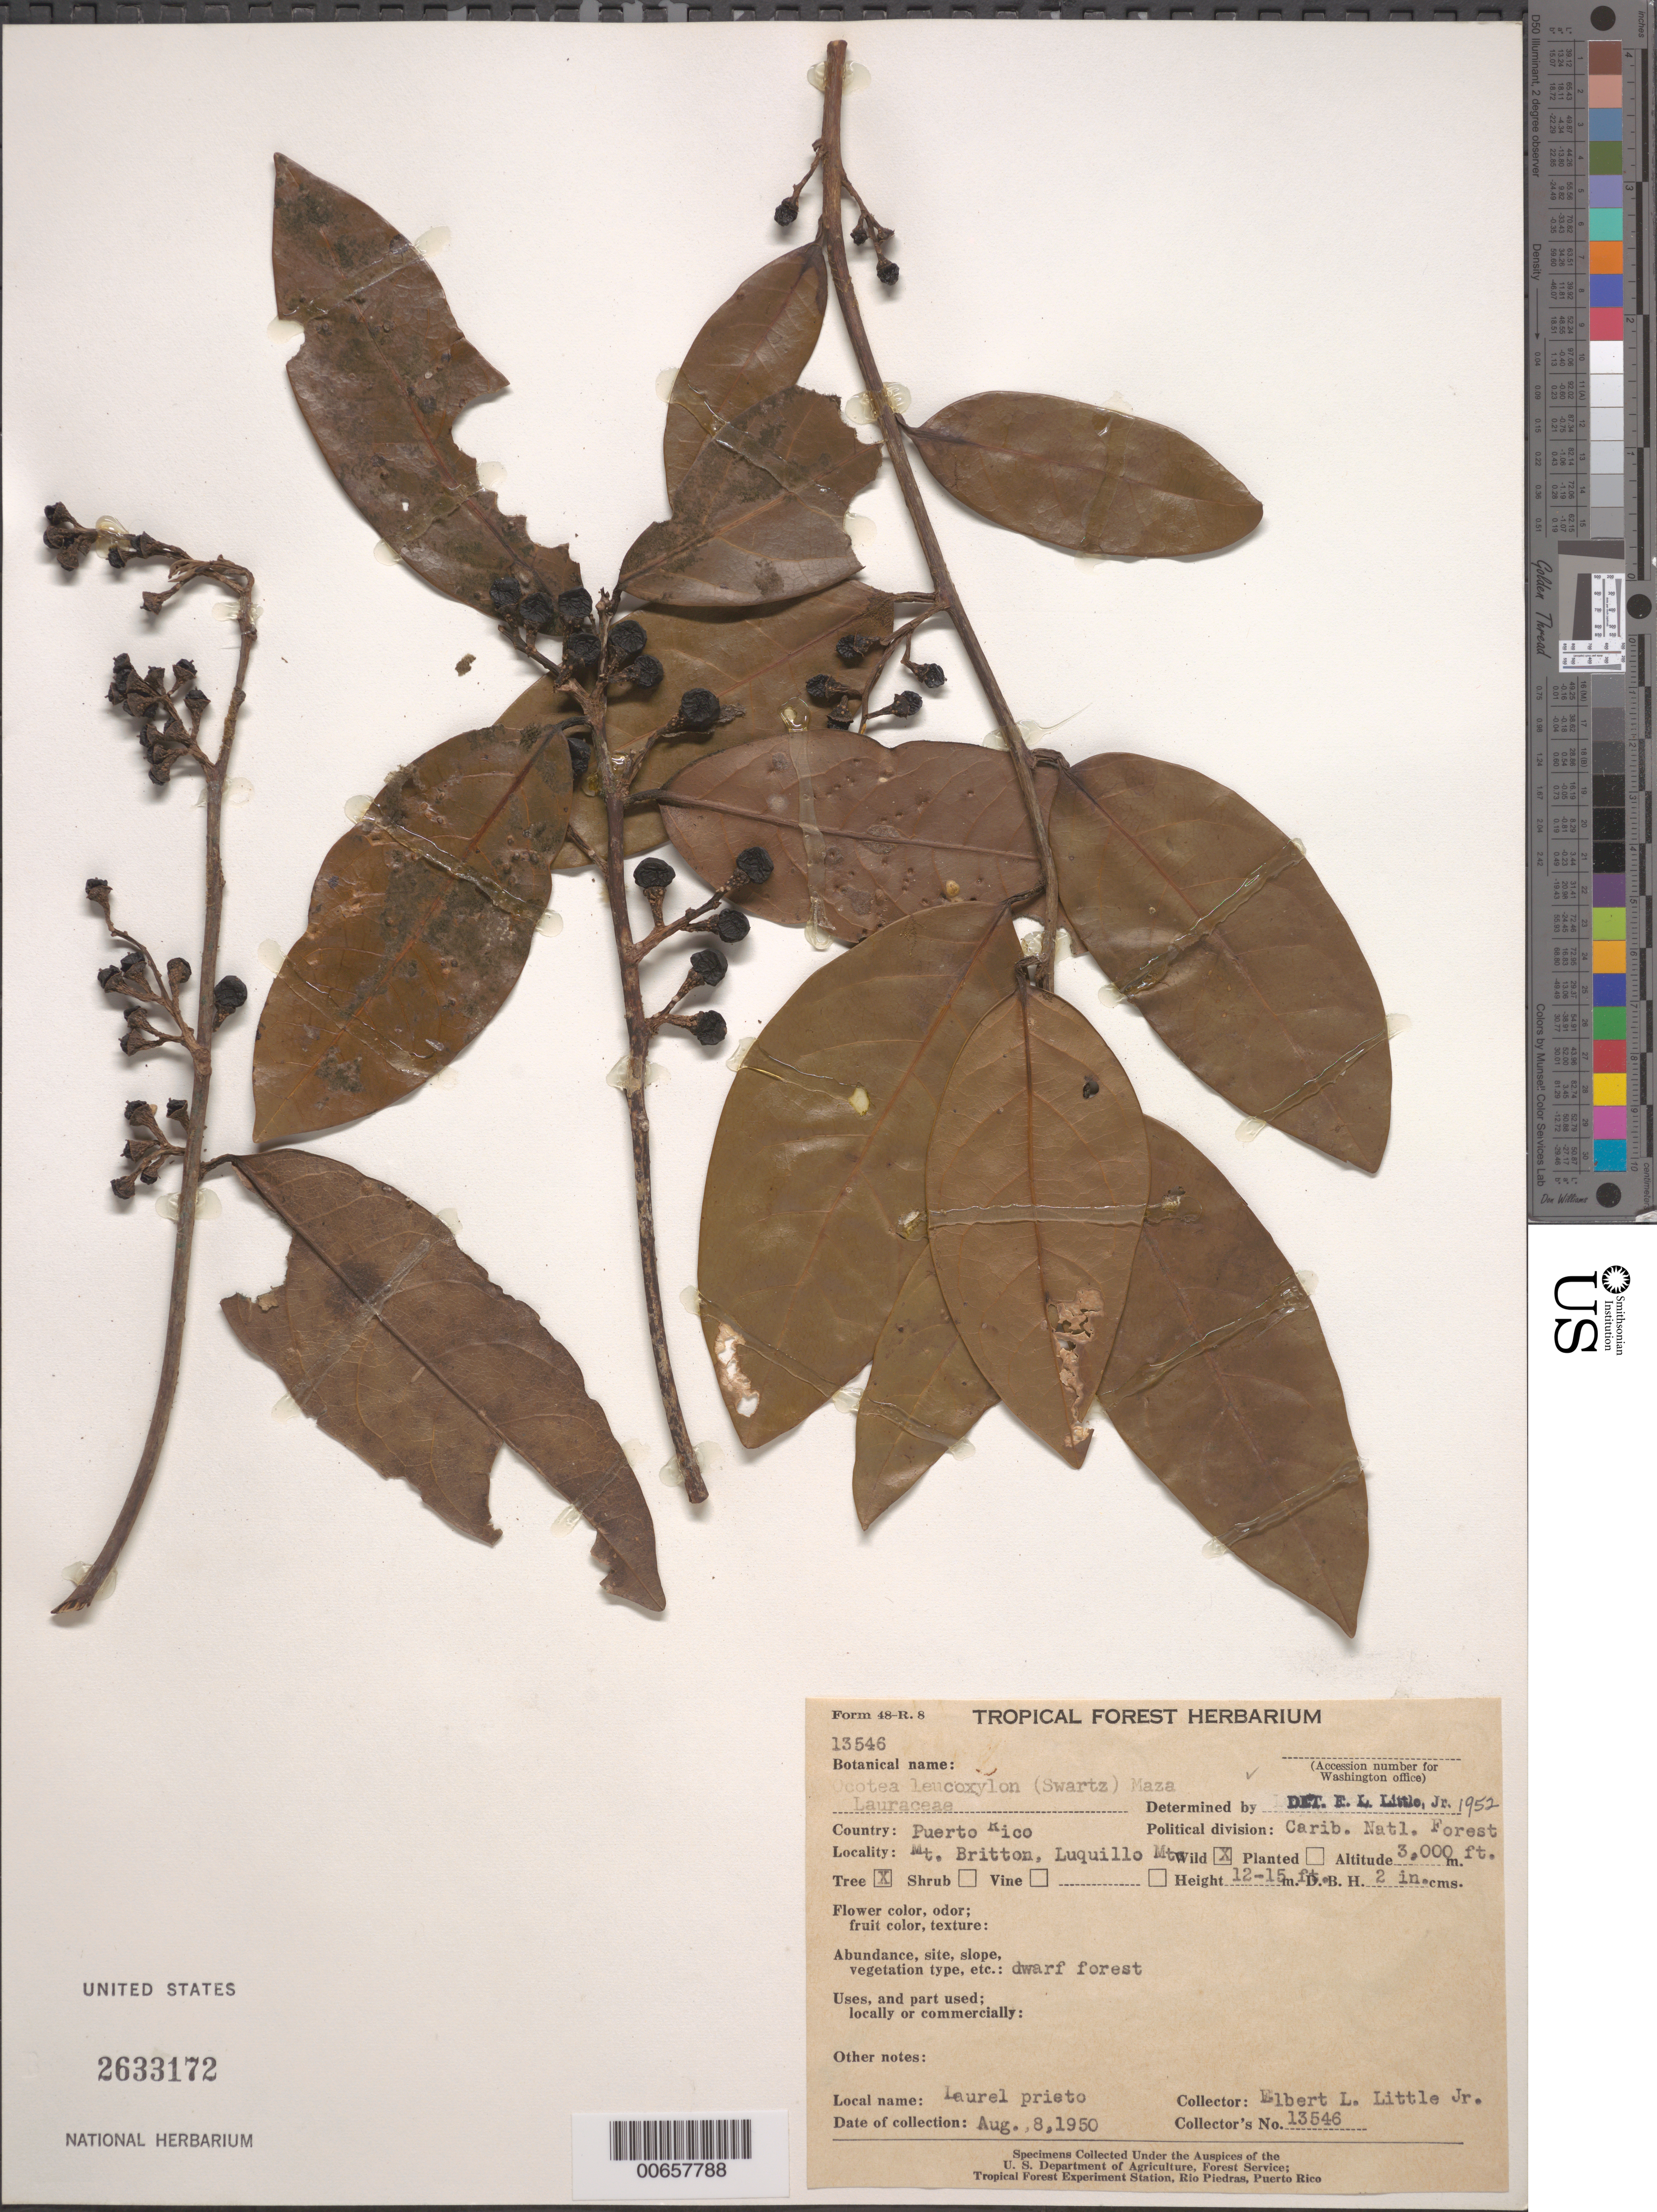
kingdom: Plantae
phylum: Tracheophyta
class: Magnoliopsida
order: Laurales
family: Lauraceae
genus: Ocotea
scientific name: Ocotea leucoxylon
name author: (Sw.) Laness.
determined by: Little, Elbert L., Jr., (FSSR), United States Department of Agriculture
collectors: E. L. Little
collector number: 13546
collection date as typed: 08 Aug 1950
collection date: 1950-08-08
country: Puerto Rico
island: Greater Antilles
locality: Carib. Natl. Forest, Mt. Britton, Luquillo Mts.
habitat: Dwarf forest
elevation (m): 914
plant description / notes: Common name: laurel prieto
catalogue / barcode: US 2633172